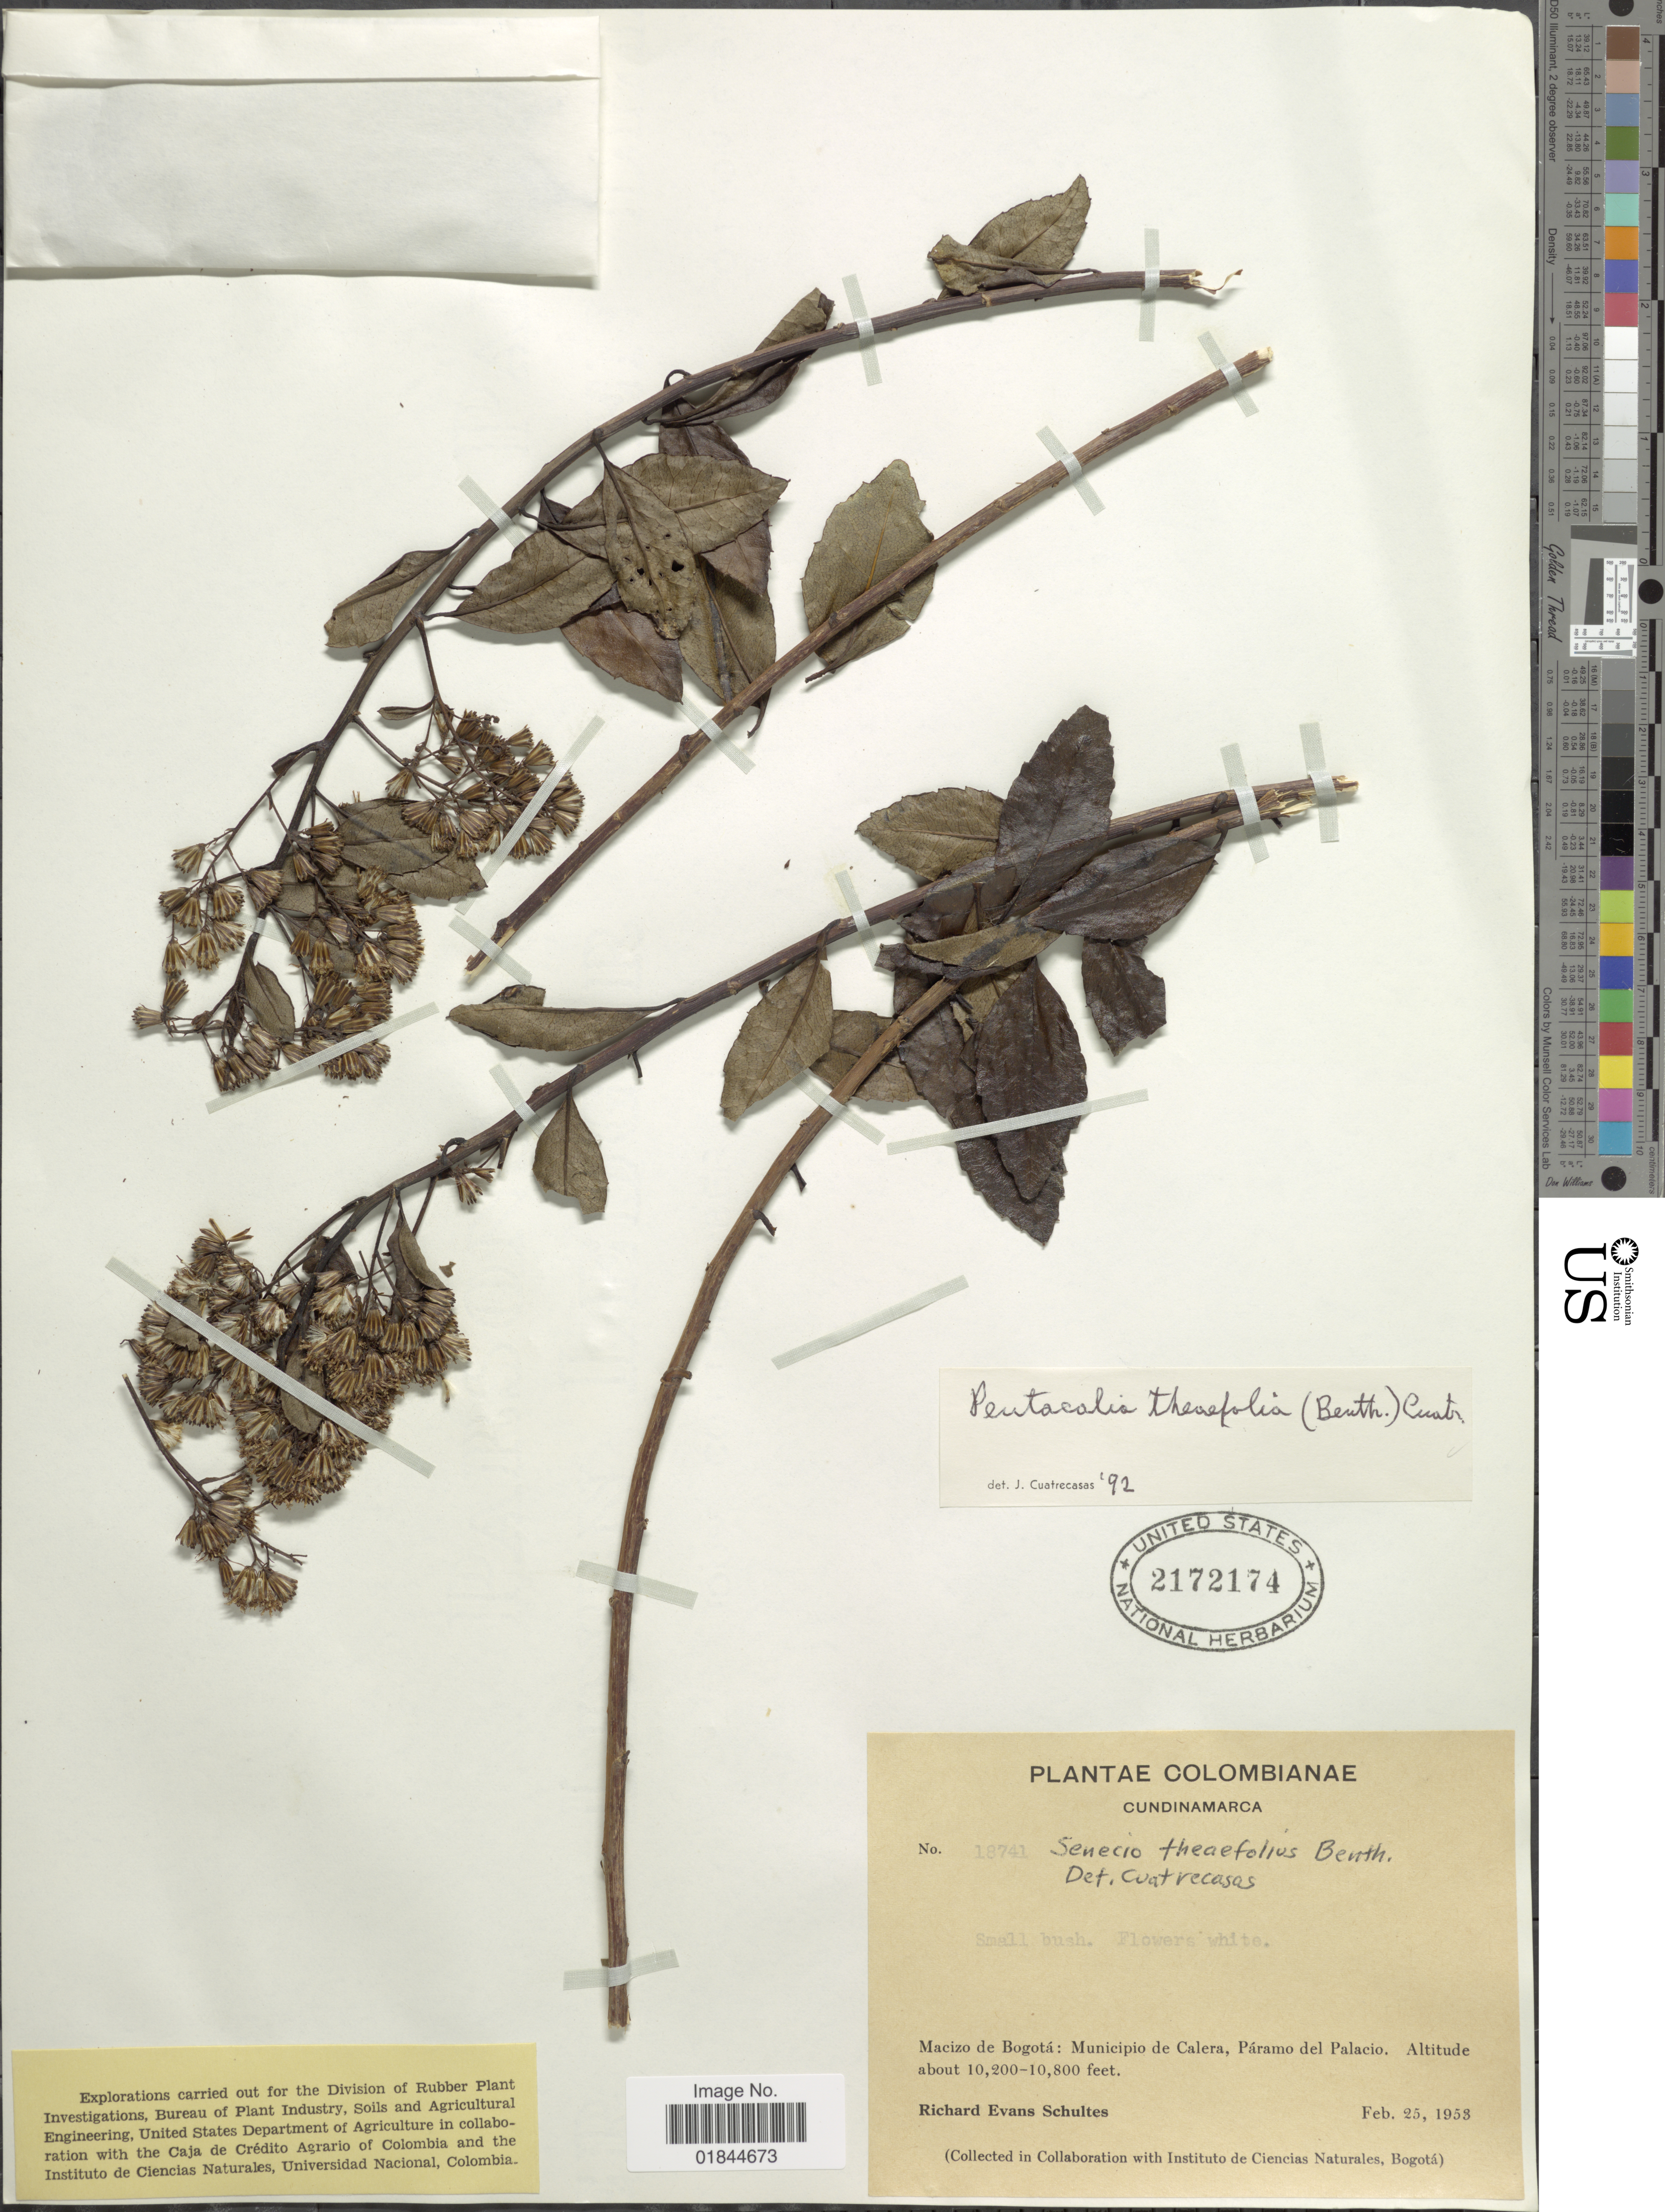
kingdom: Plantae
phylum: Tracheophyta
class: Magnoliopsida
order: Asterales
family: Asteraceae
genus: Pentacalia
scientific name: Pentacalia theifolia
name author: (Benth.) Cuatrec.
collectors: R. E. Schultes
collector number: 18741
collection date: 1953-02-25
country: Colombia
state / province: Cundinamarca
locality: Marcizo de Bogota, Municipio de Calera, Paramo del Palacio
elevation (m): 3109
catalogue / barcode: US 2172174